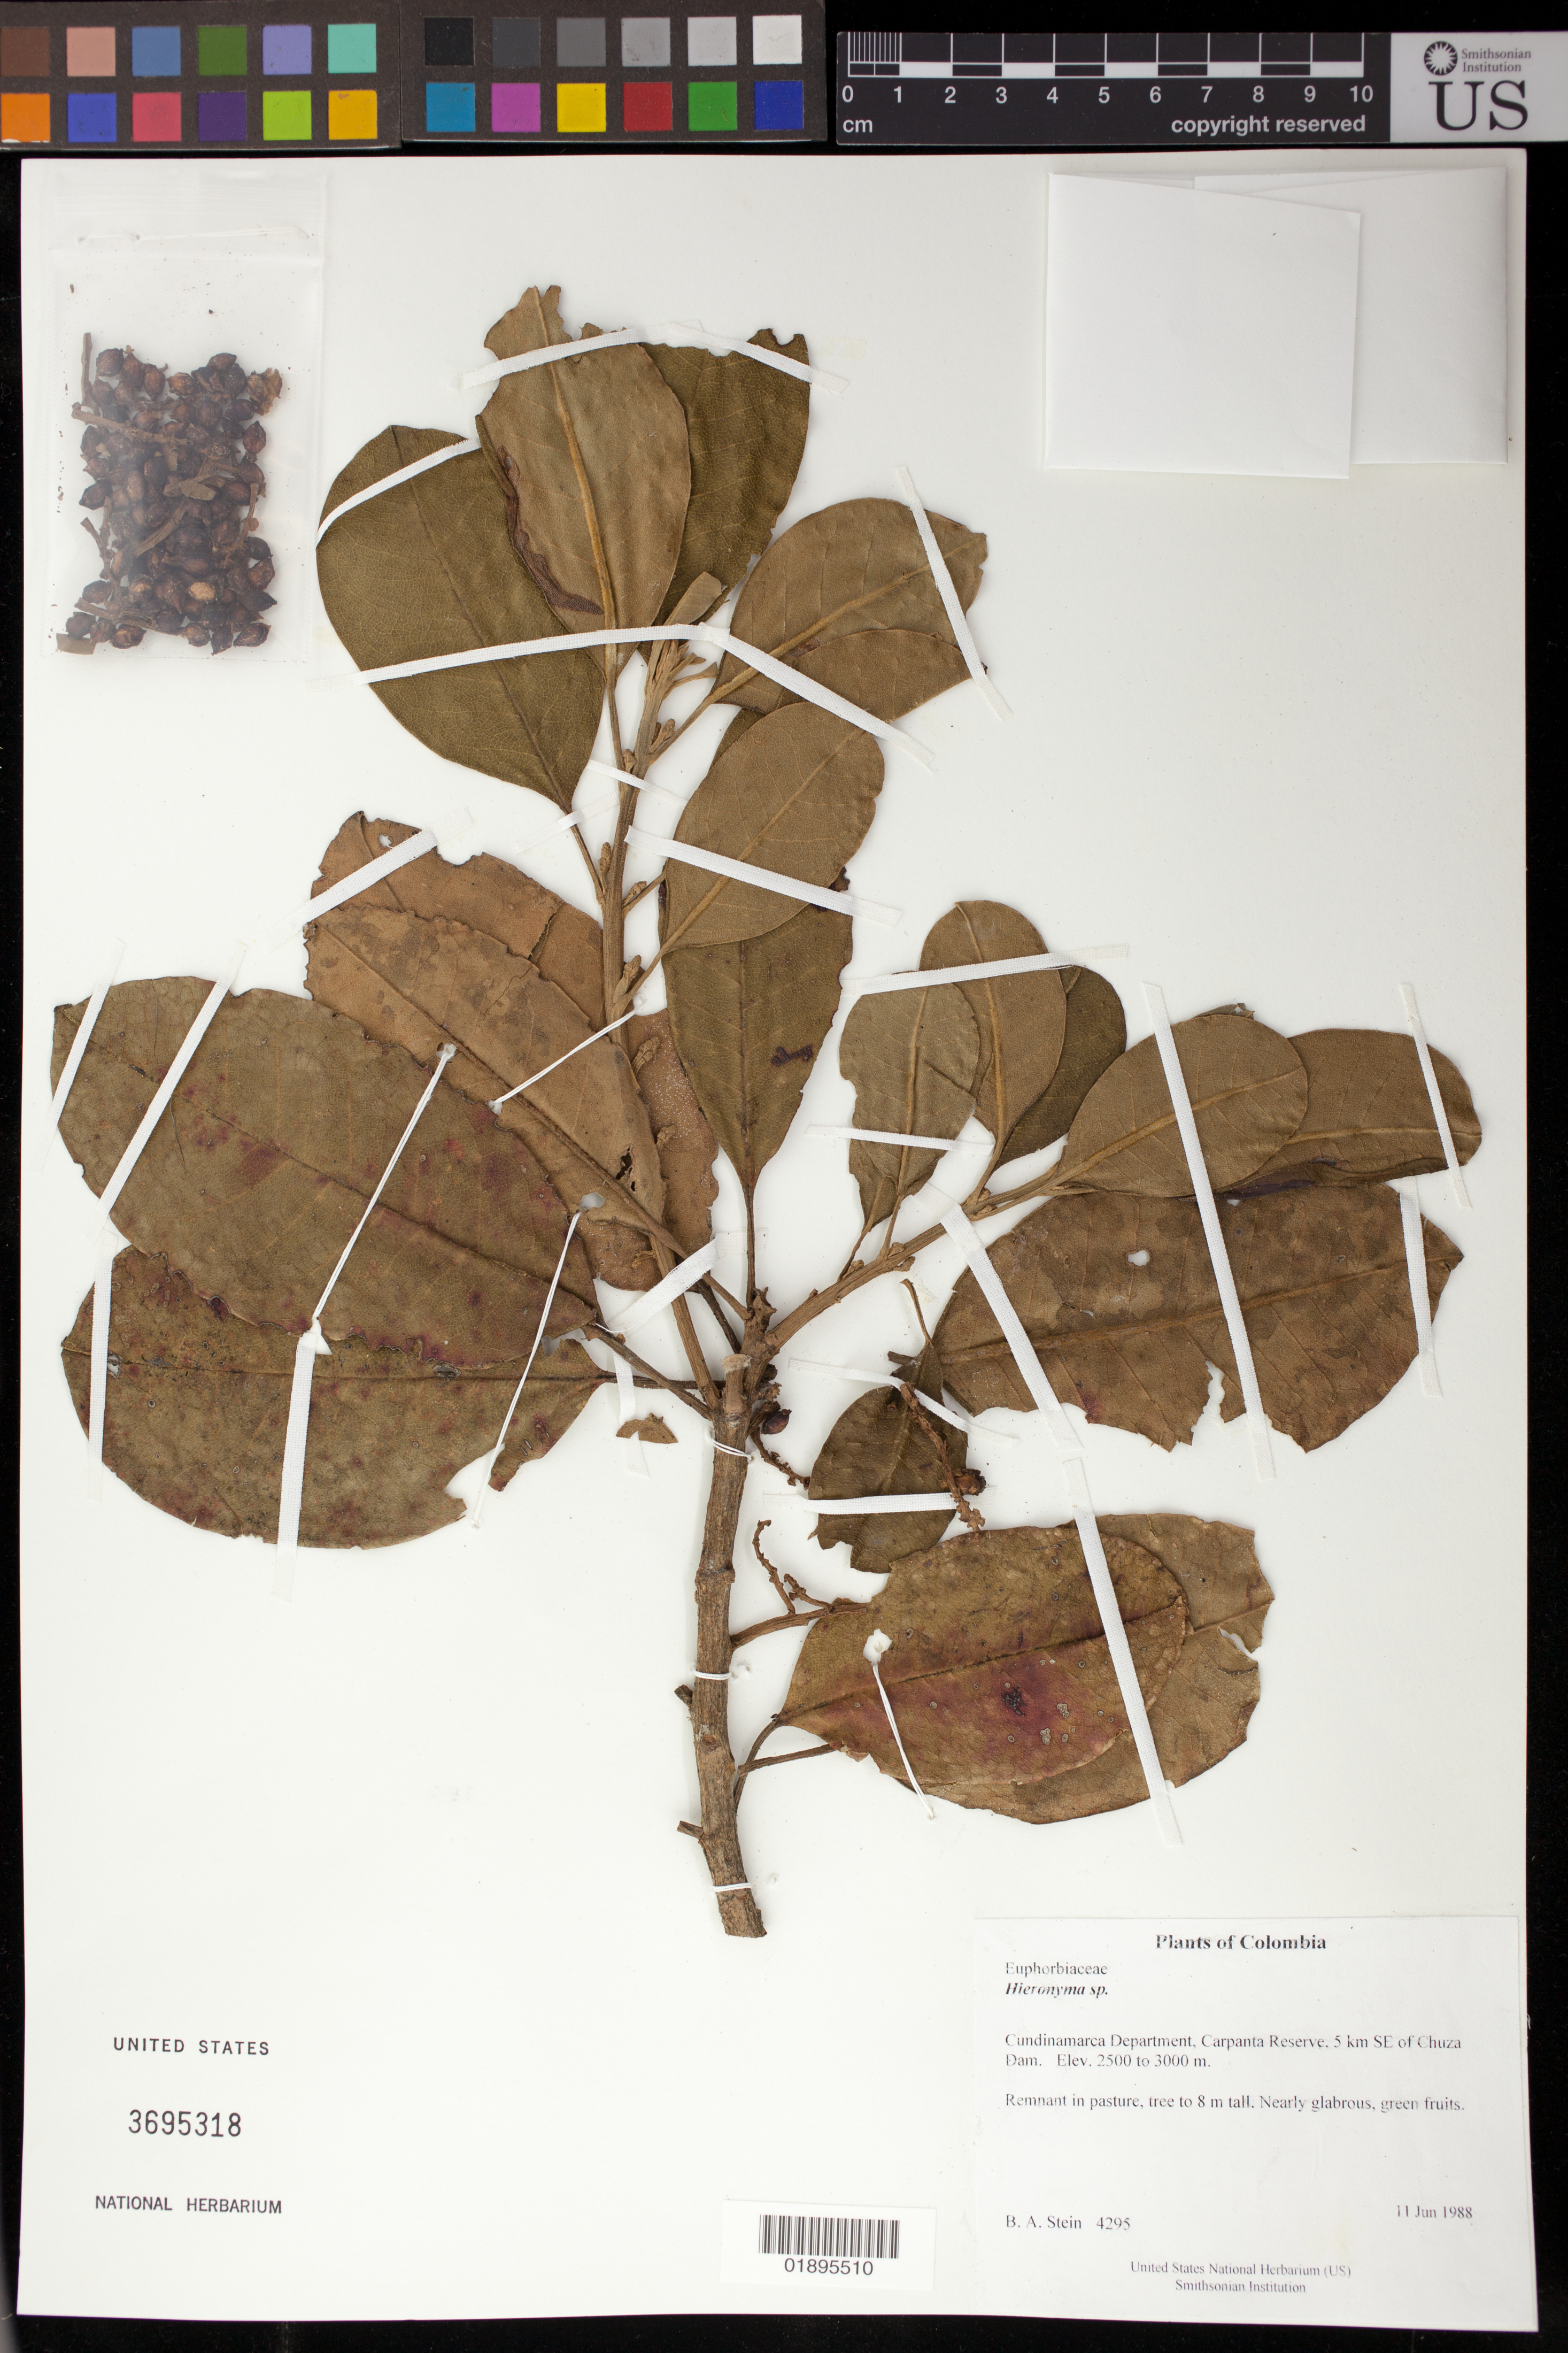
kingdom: Plantae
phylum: Tracheophyta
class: Magnoliopsida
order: Malpighiales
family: Phyllanthaceae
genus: Hieronyma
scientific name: Hieronyma sp.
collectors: B. A. Stein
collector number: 4295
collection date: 1988-06-11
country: Colombia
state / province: Cundinamarca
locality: Carpanta Reserve, 5 km SE of Chuza Dam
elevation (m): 2500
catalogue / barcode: US 3695318